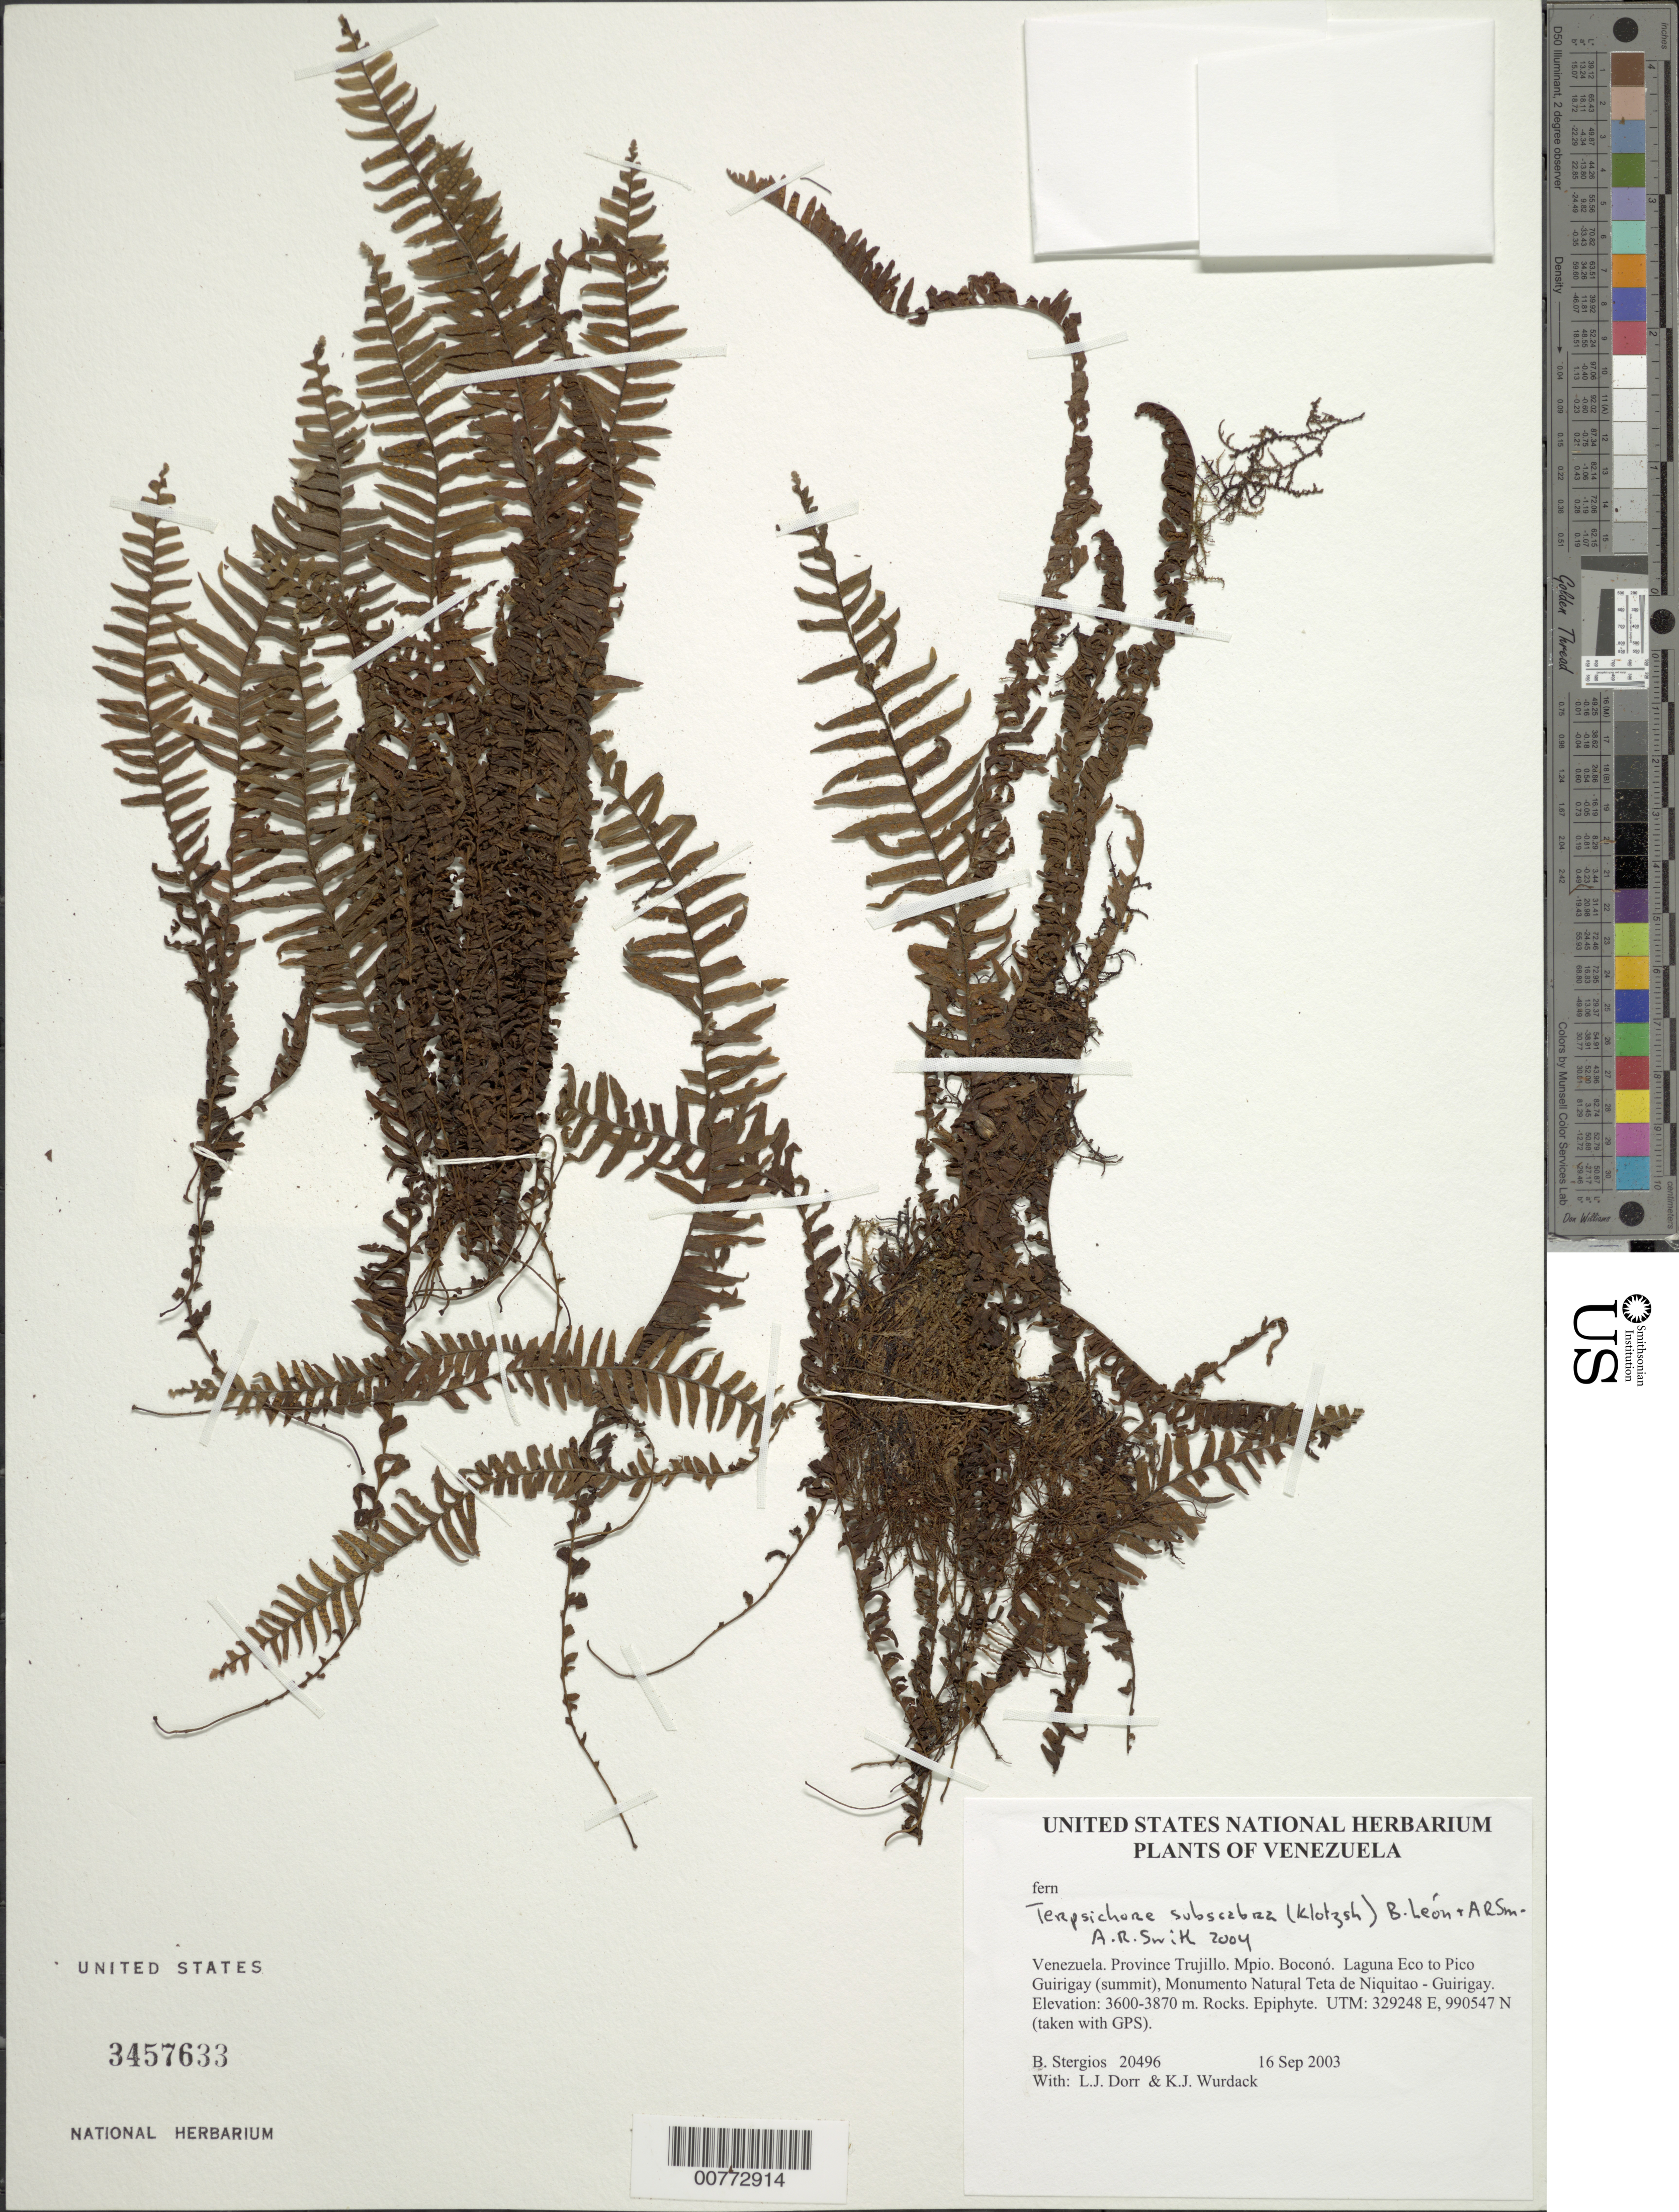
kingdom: Plantae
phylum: Tracheophyta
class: Polypodiopsida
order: Polypodiales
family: Polypodiaceae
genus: Galactodenia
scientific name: Galactodenia subscabra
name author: (Klotzsch) Sundue & Labiak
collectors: B. G. Stergios, L. J. Dorr & K. Wurdack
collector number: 20496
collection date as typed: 16 Sep 2003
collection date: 2003-09-16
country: Venezuela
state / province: Trujillo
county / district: Boconó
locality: Laguna Eco to Pico Guirigay (summit), Monumento Natural Teta de Niquitao - Guirigay.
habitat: Rocks.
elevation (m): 3600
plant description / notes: PORT, US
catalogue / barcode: US 3457633